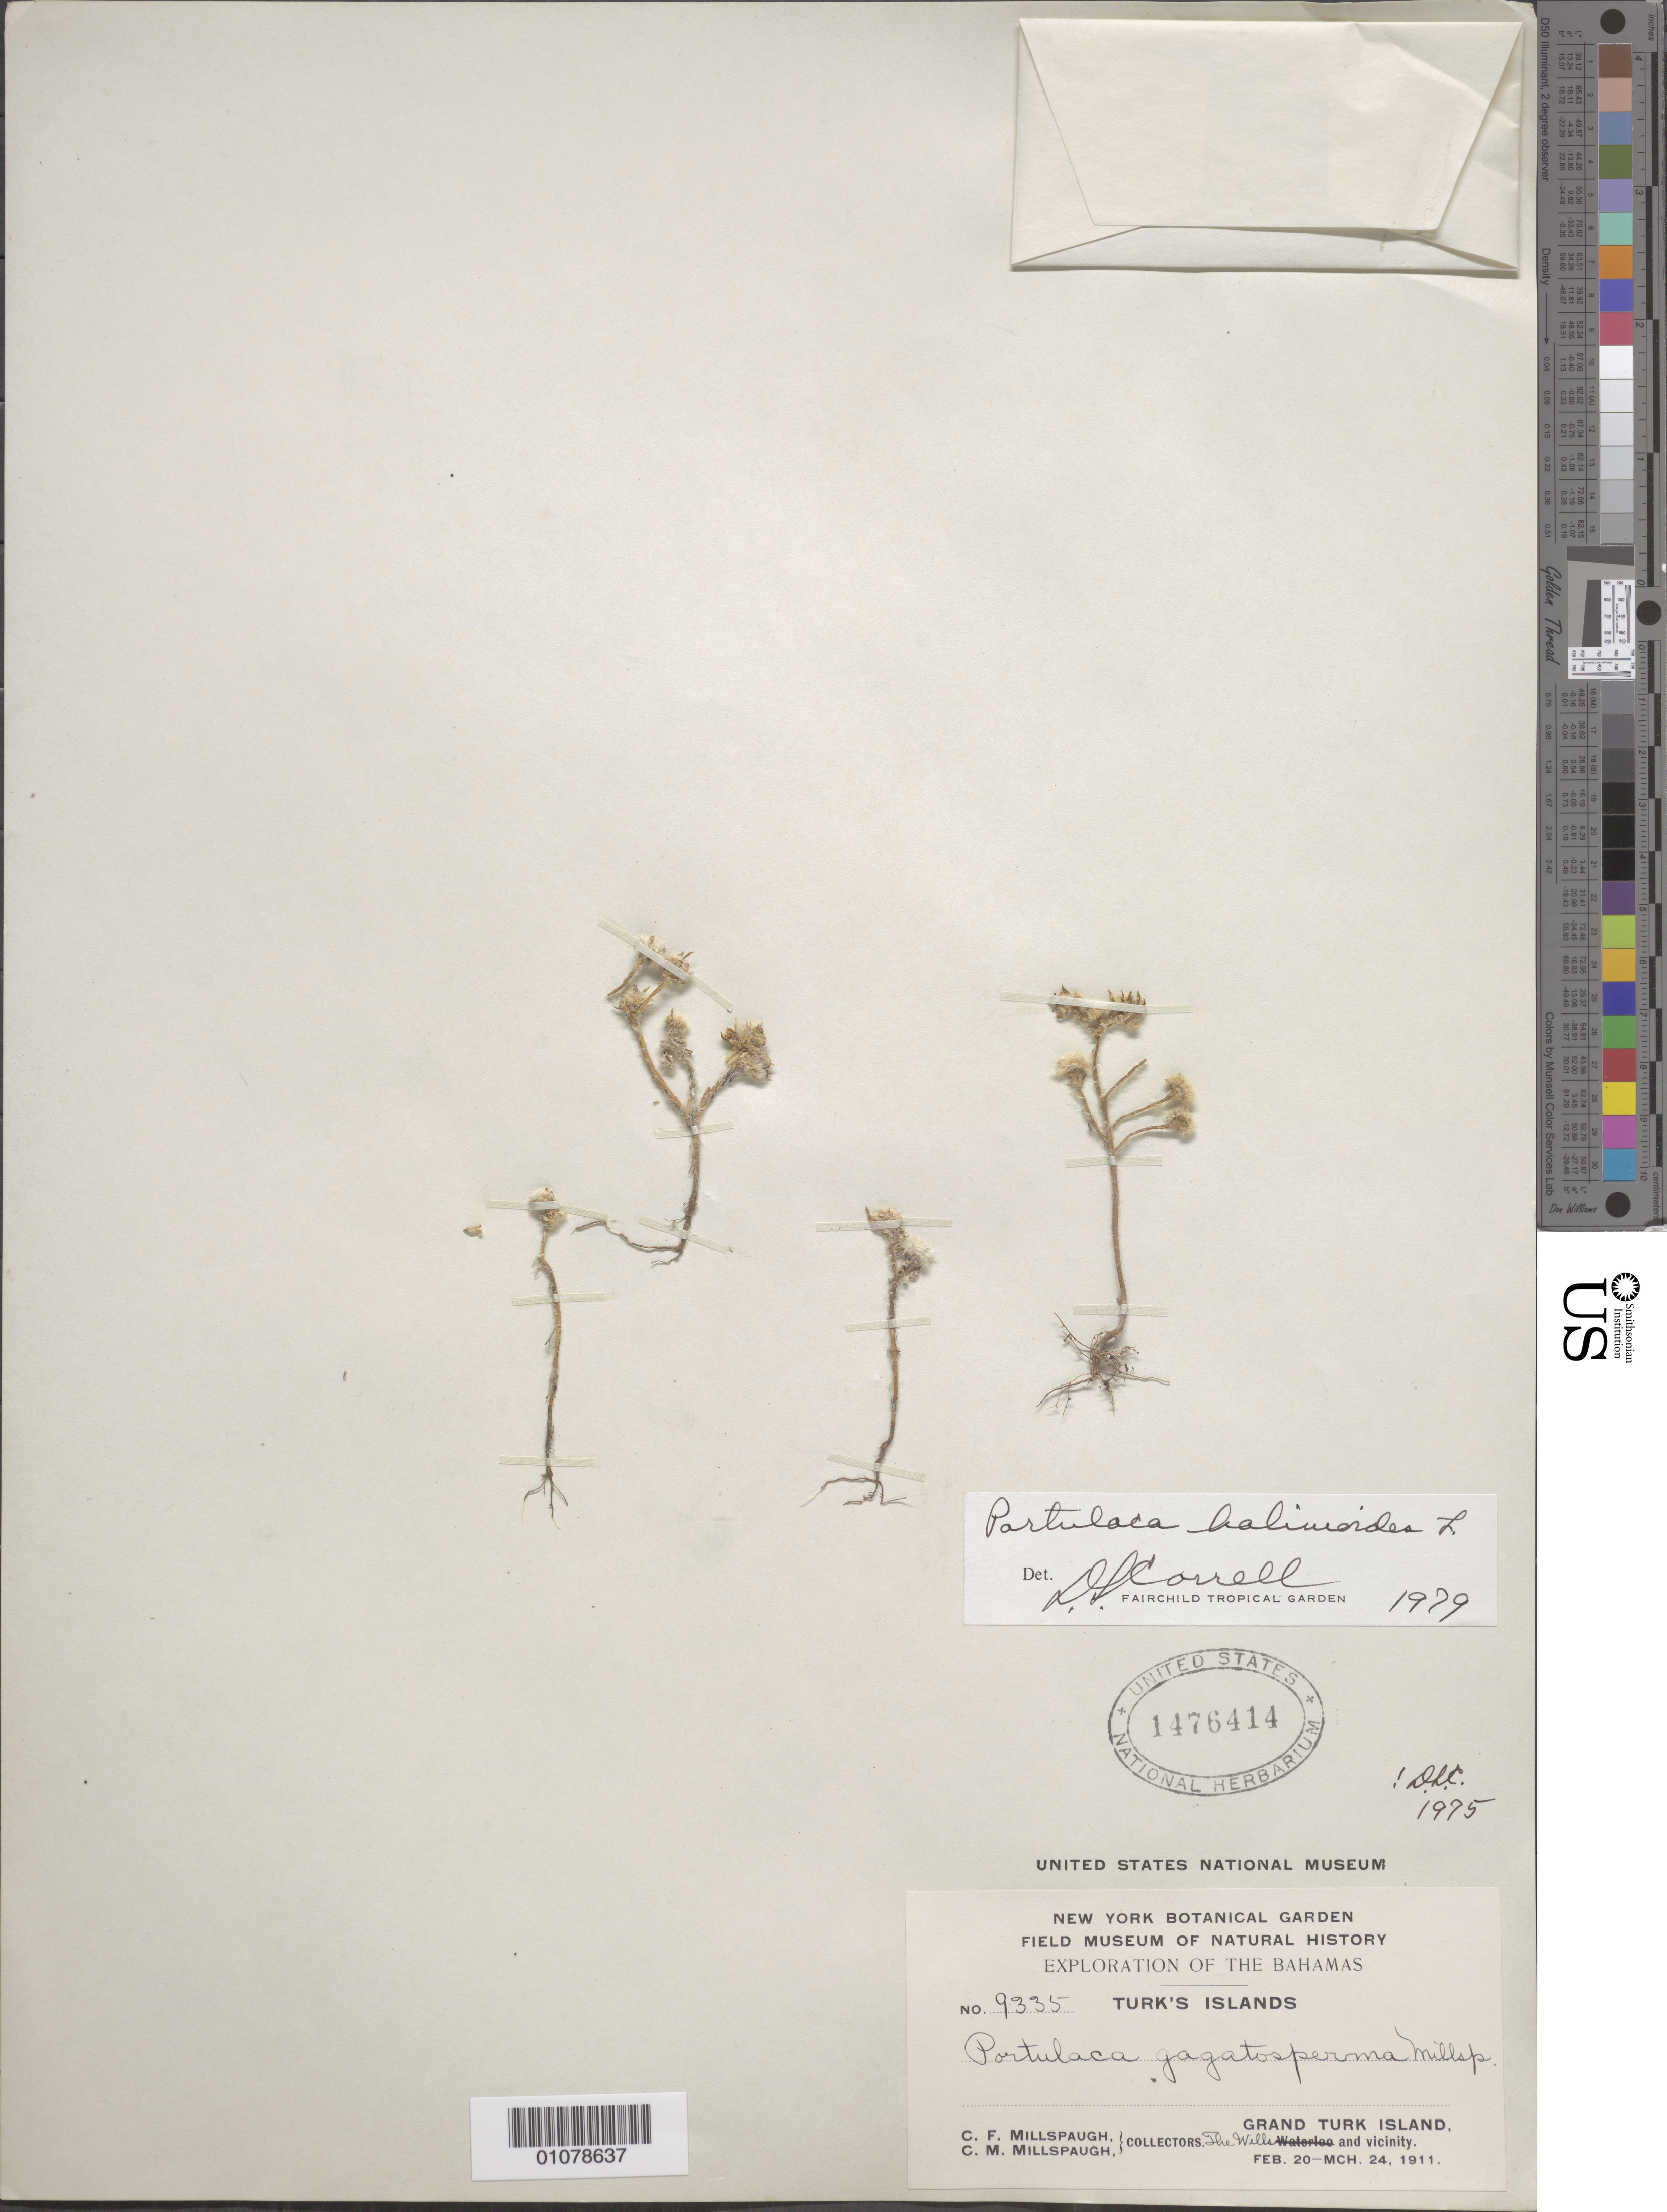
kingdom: Plantae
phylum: Tracheophyta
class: Magnoliopsida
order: Caryophyllales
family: Portulacaceae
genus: Portulaca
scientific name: Portulaca halimoides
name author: L.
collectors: C. F. Millspaugh & C. Millspaugh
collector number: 9335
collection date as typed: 20 Feb 1911 to 24 Mar 1911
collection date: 1911-02-20/1911-03-24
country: Turks and Caicos Islands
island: Grand Turk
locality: Turk's Islands, Grand Turk Island. The Wells and vicinity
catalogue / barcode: US 1476414